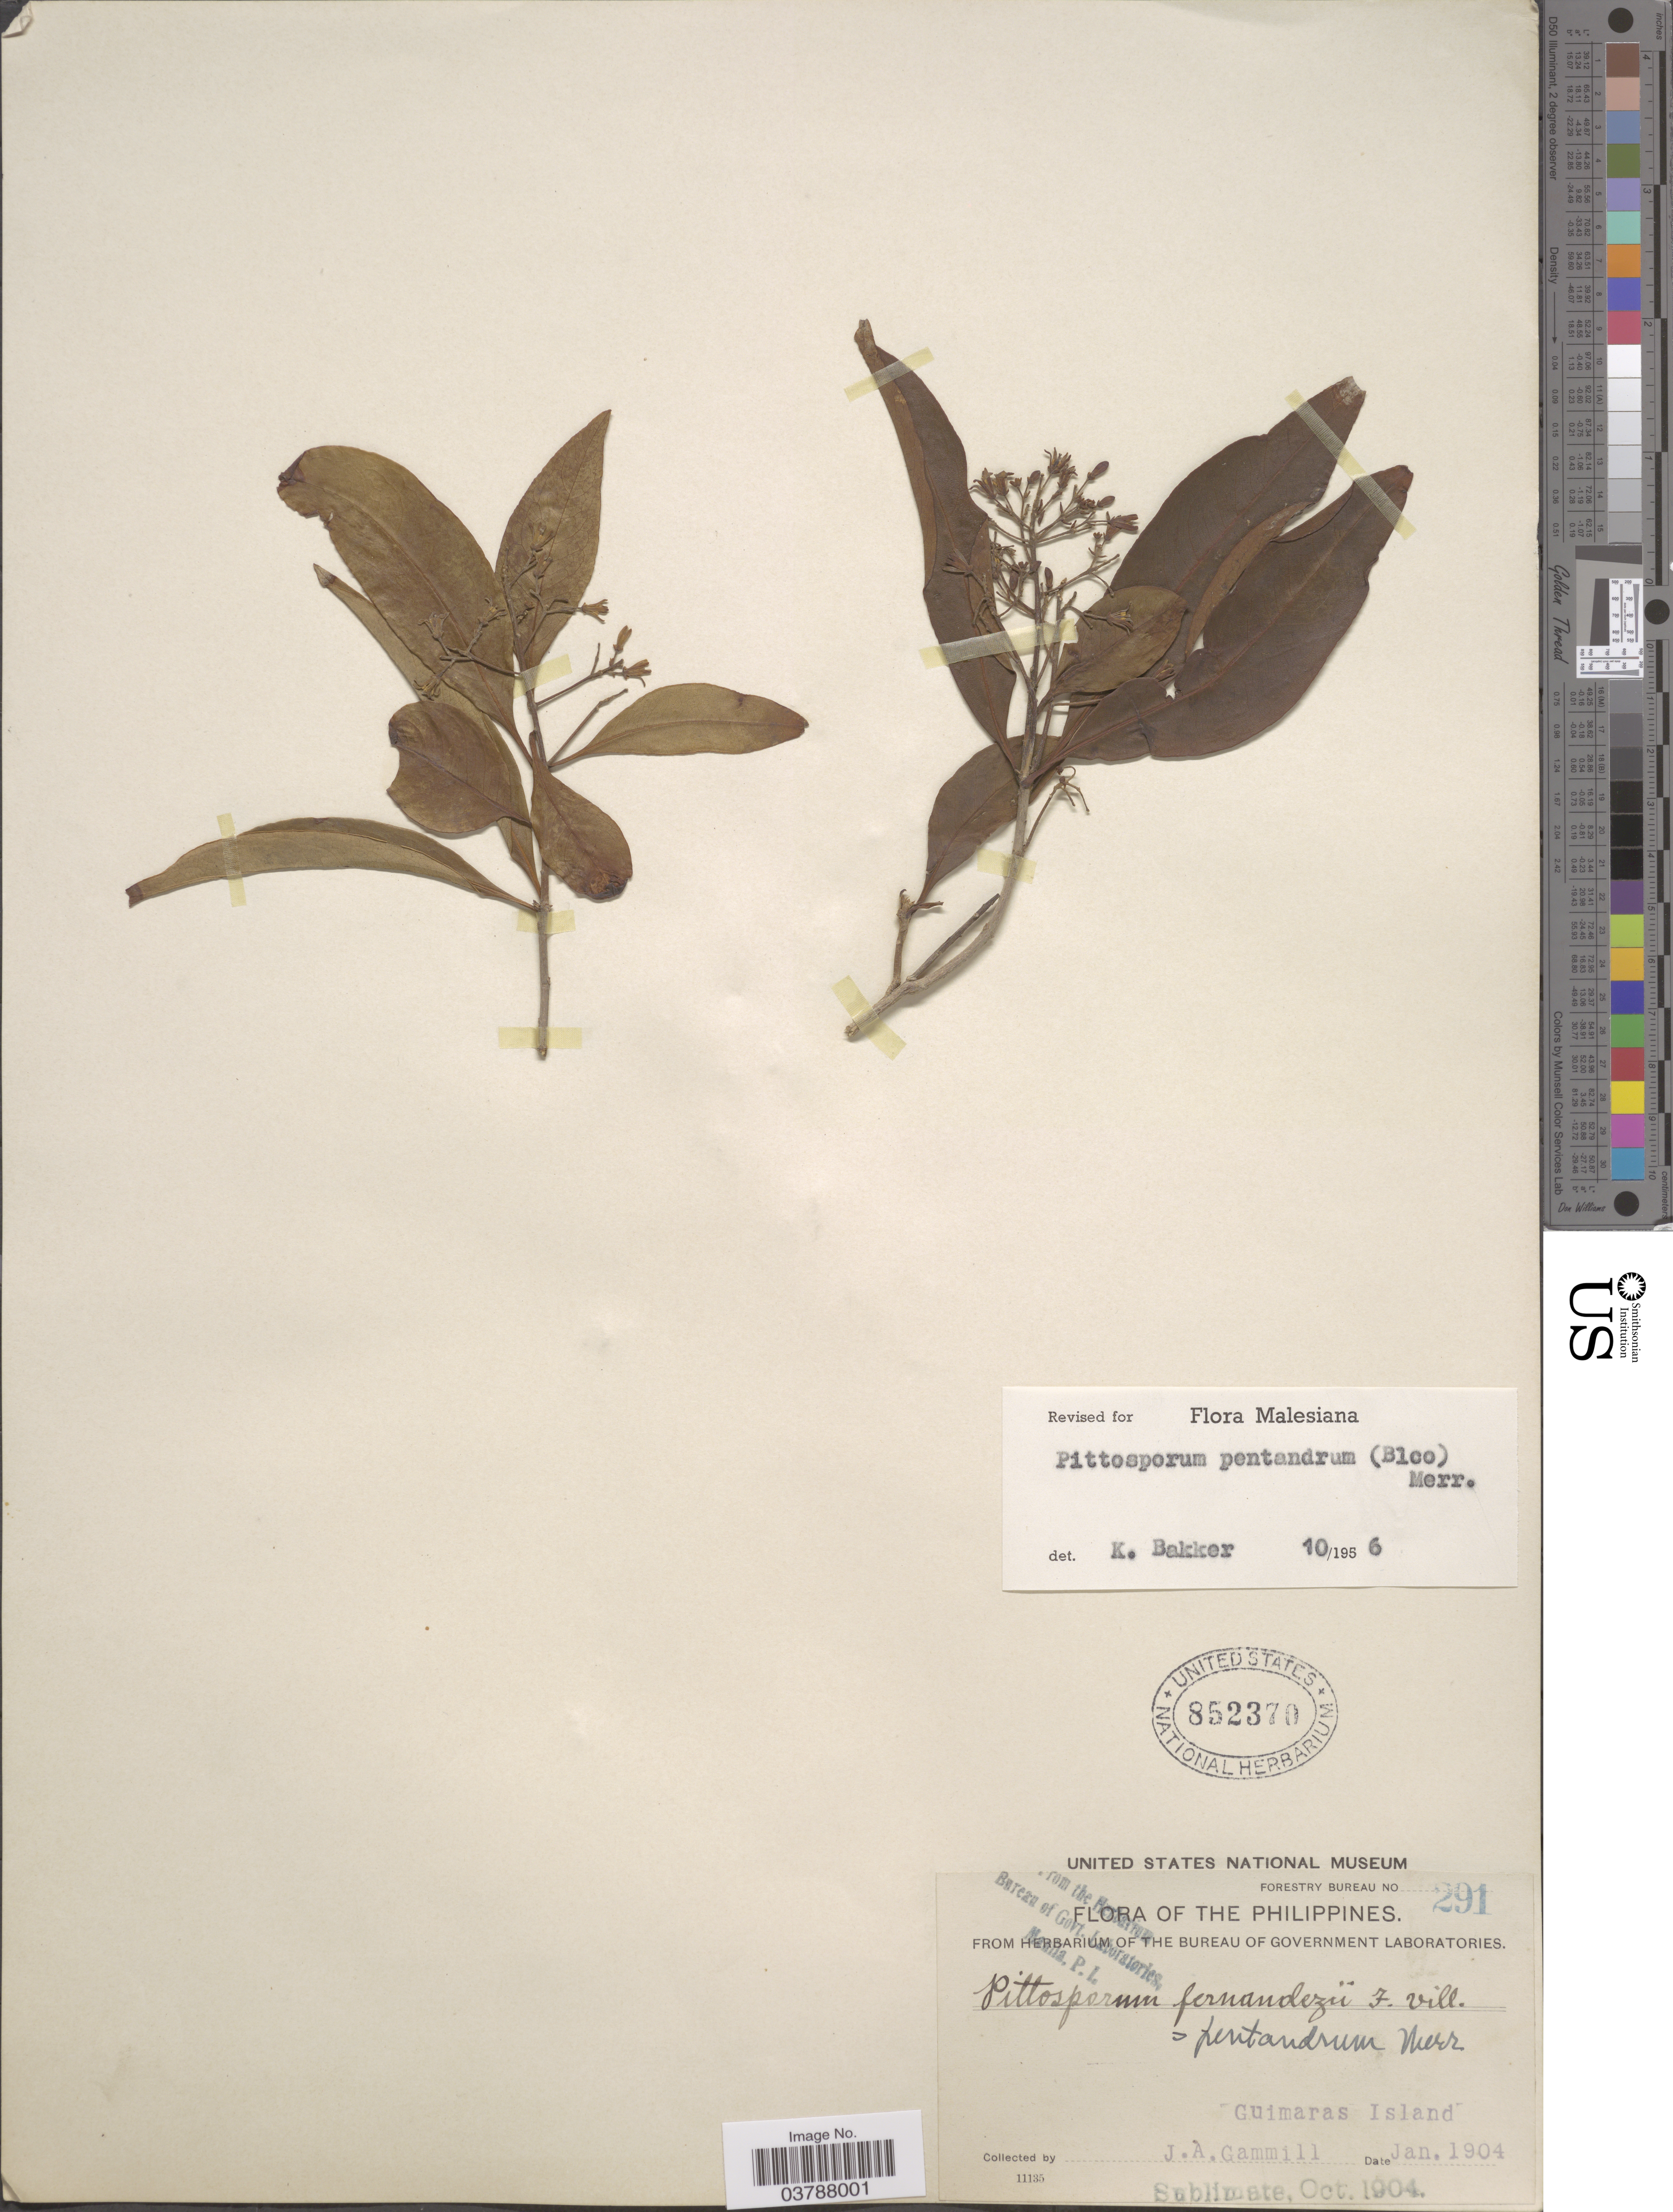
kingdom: Plantae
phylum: Tracheophyta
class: Magnoliopsida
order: Apiales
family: Pittosporaceae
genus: Pittosporum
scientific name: Pittosporum pentandrum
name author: (Blanco) Merr.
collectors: J. Gammill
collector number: Forestry Bureau 291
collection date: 1904-01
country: Philippines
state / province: Western Visayas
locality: Guimaras Island.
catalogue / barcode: US 852370